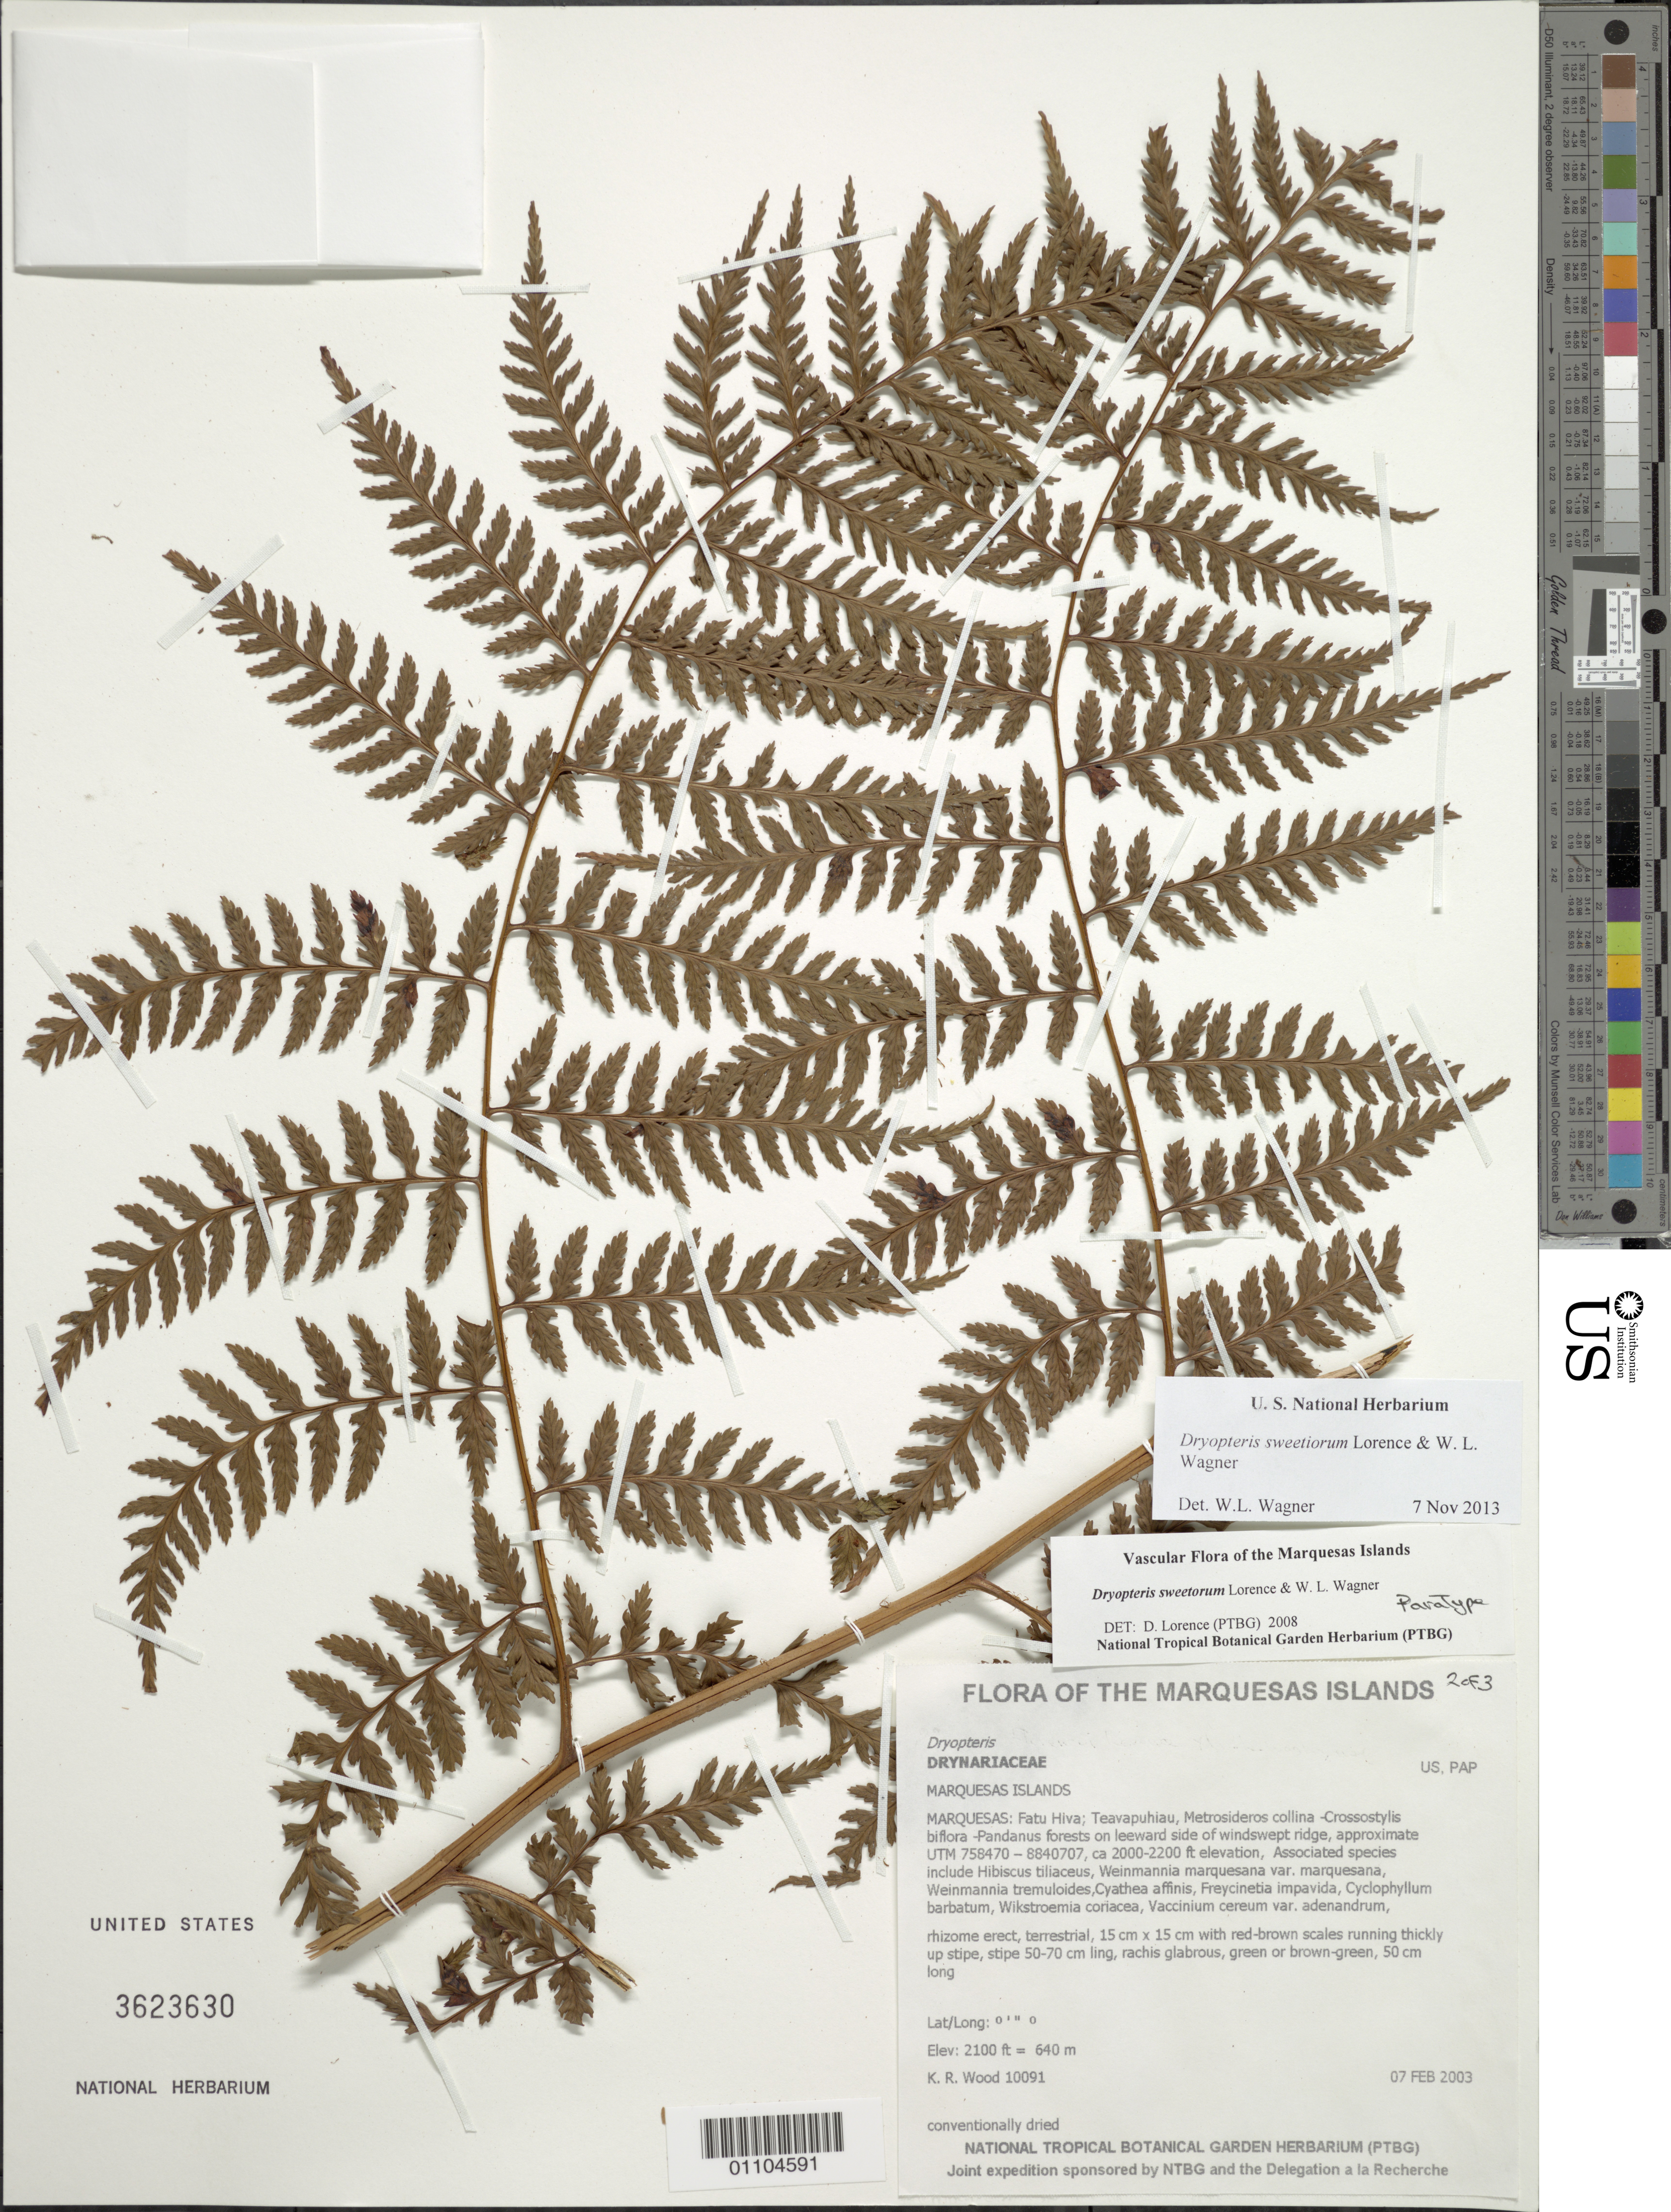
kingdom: Plantae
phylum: Tracheophyta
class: Polypodiopsida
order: Polypodiales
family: Dryopteridaceae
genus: Dryopteris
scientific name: Dryopteris sweetiorum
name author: Lorence & W.L. Wagner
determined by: Lorence, David H., (PTBG), National Tropical Botanical Garden (UNITED STATES)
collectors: K. R. Wood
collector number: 10091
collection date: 2003-02-07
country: French Polynesia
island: Fatu Hiva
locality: Teavapuhiau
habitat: Metrosideros collina - Crossostylis biflora - Pandanus forests on leeward side of windswept ridge. Mid-slope, NE aspect, moderate slope, closed, wet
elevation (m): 640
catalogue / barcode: US 3623630